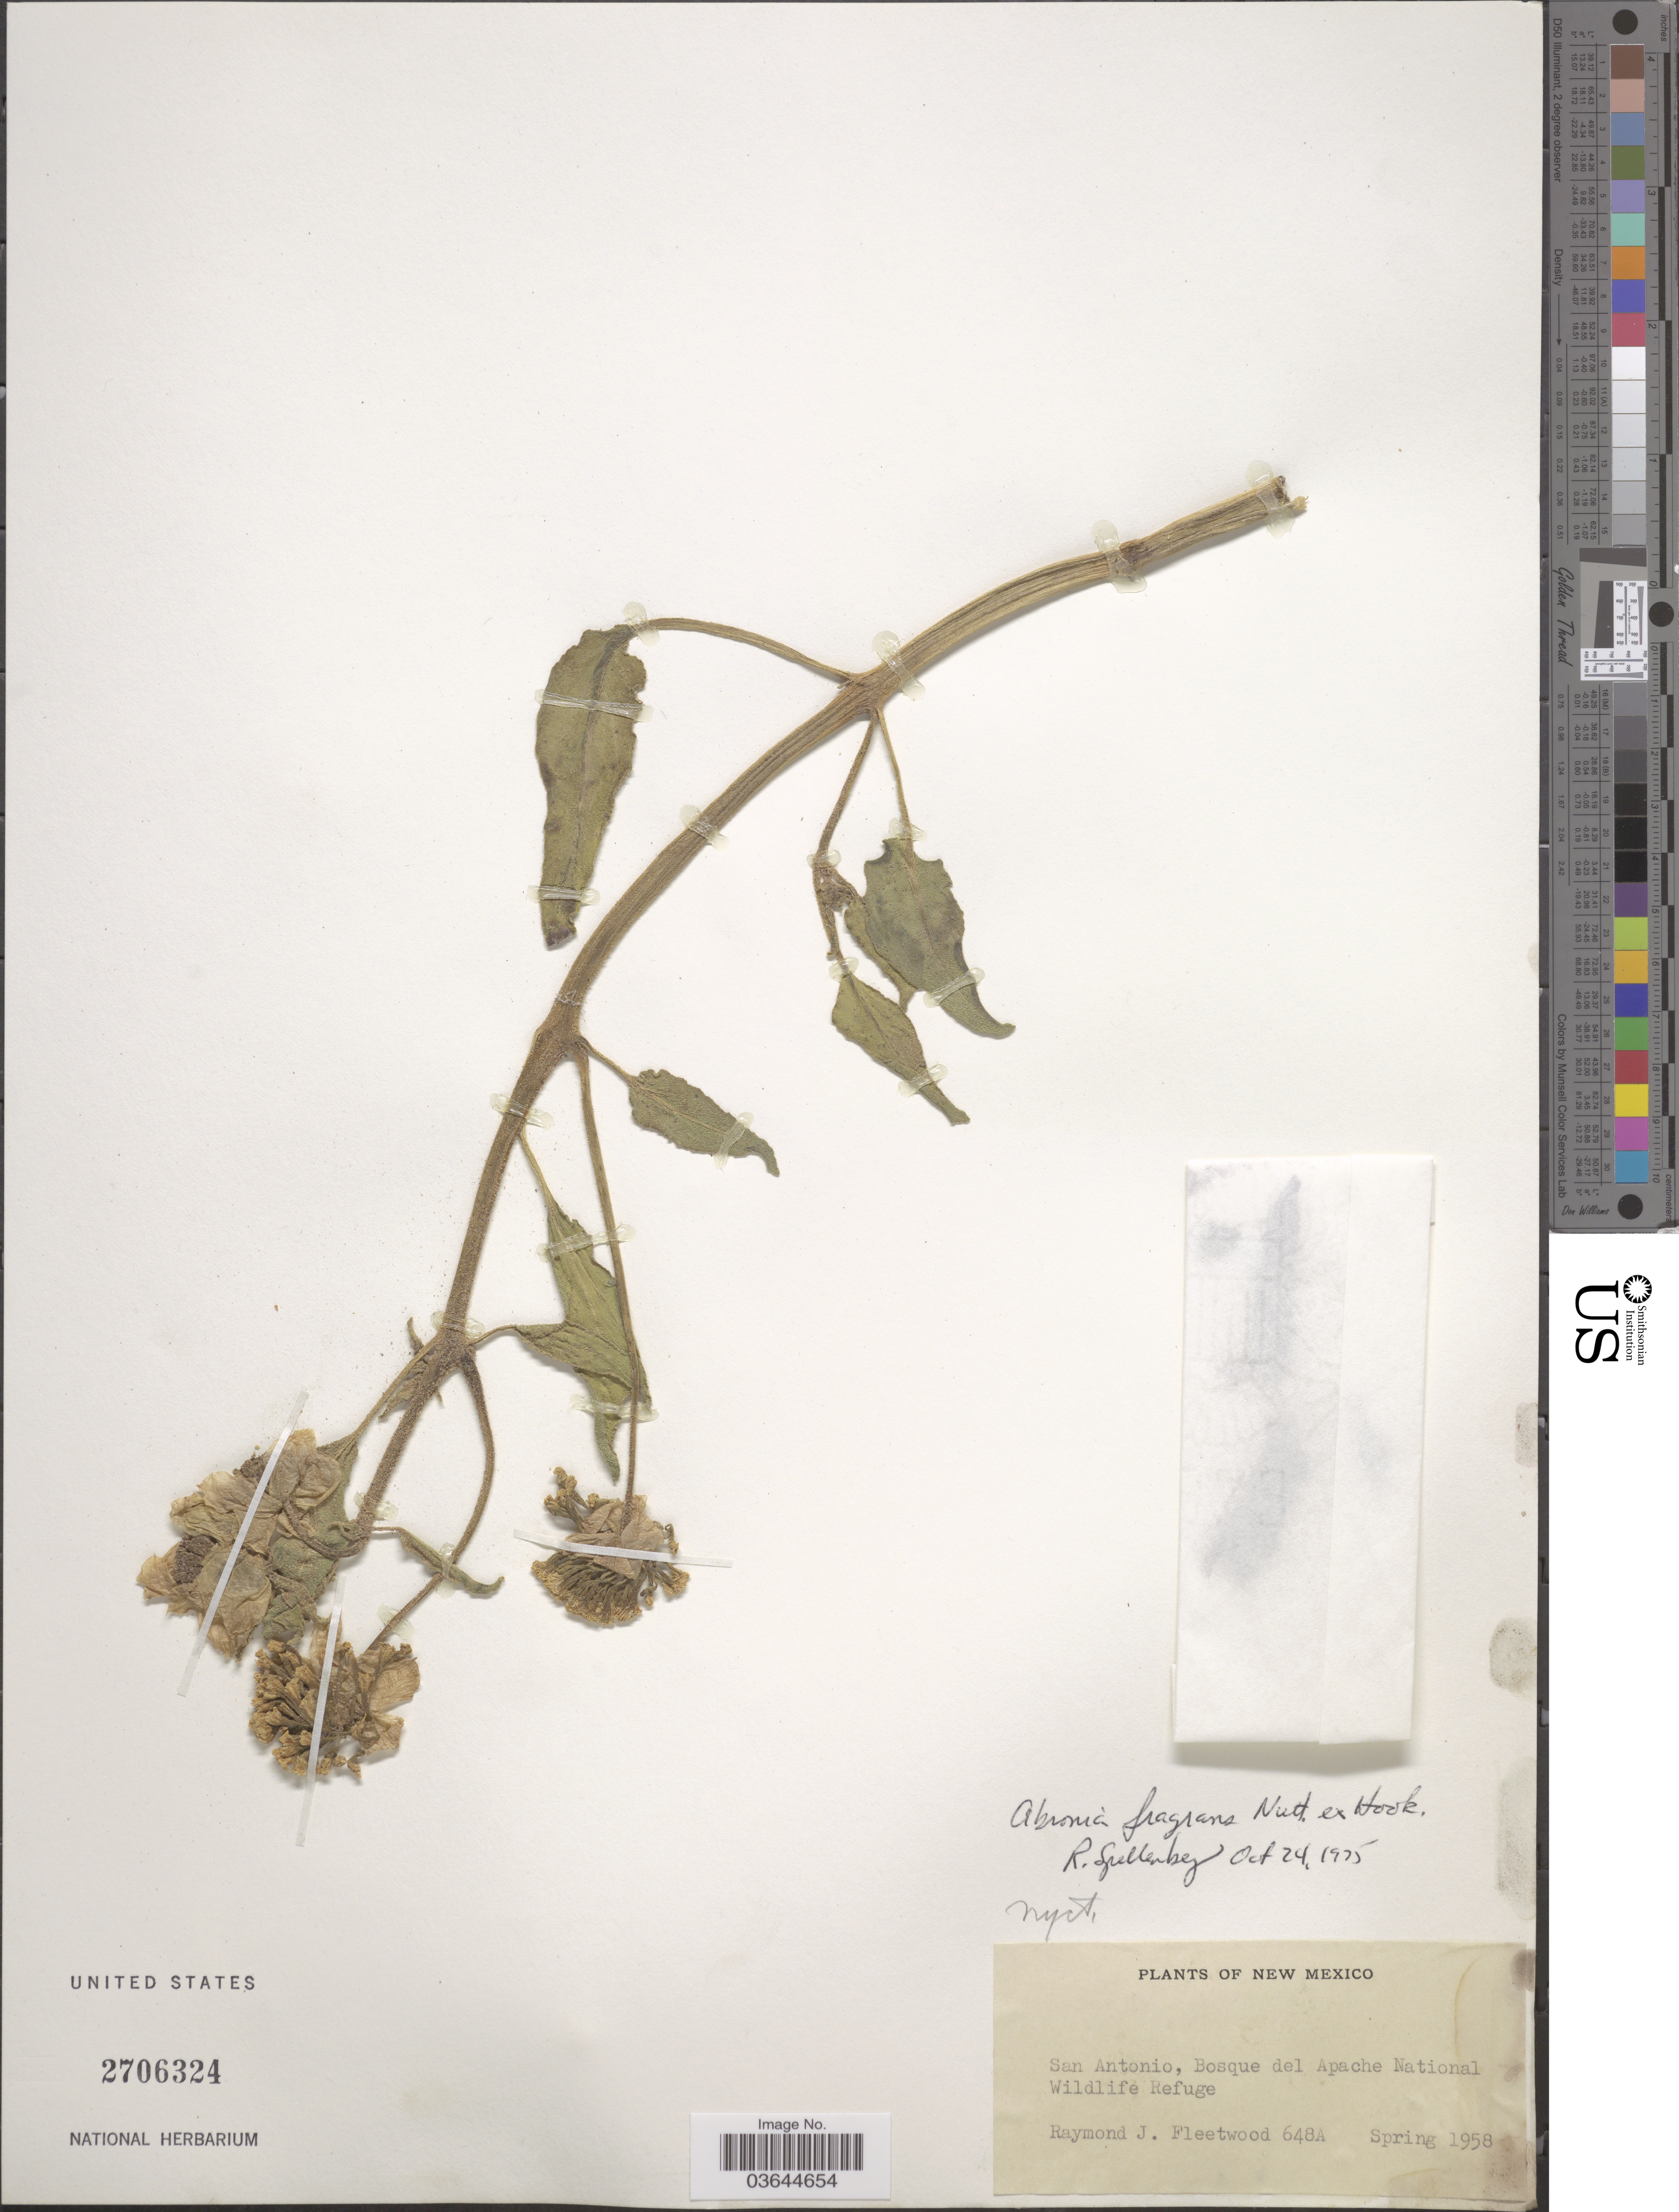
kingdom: Plantae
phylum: Tracheophyta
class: Magnoliopsida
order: Caryophyllales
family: Nyctaginaceae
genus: Abronia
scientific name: Abronia fragrans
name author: Nutt. ex Hook.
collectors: R. J. Fleetwood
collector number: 648A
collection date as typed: Spring 1958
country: United States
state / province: New Mexico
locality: San Antonio, Bosque del Apache National Wildlife Refuge.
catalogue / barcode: US 2706324